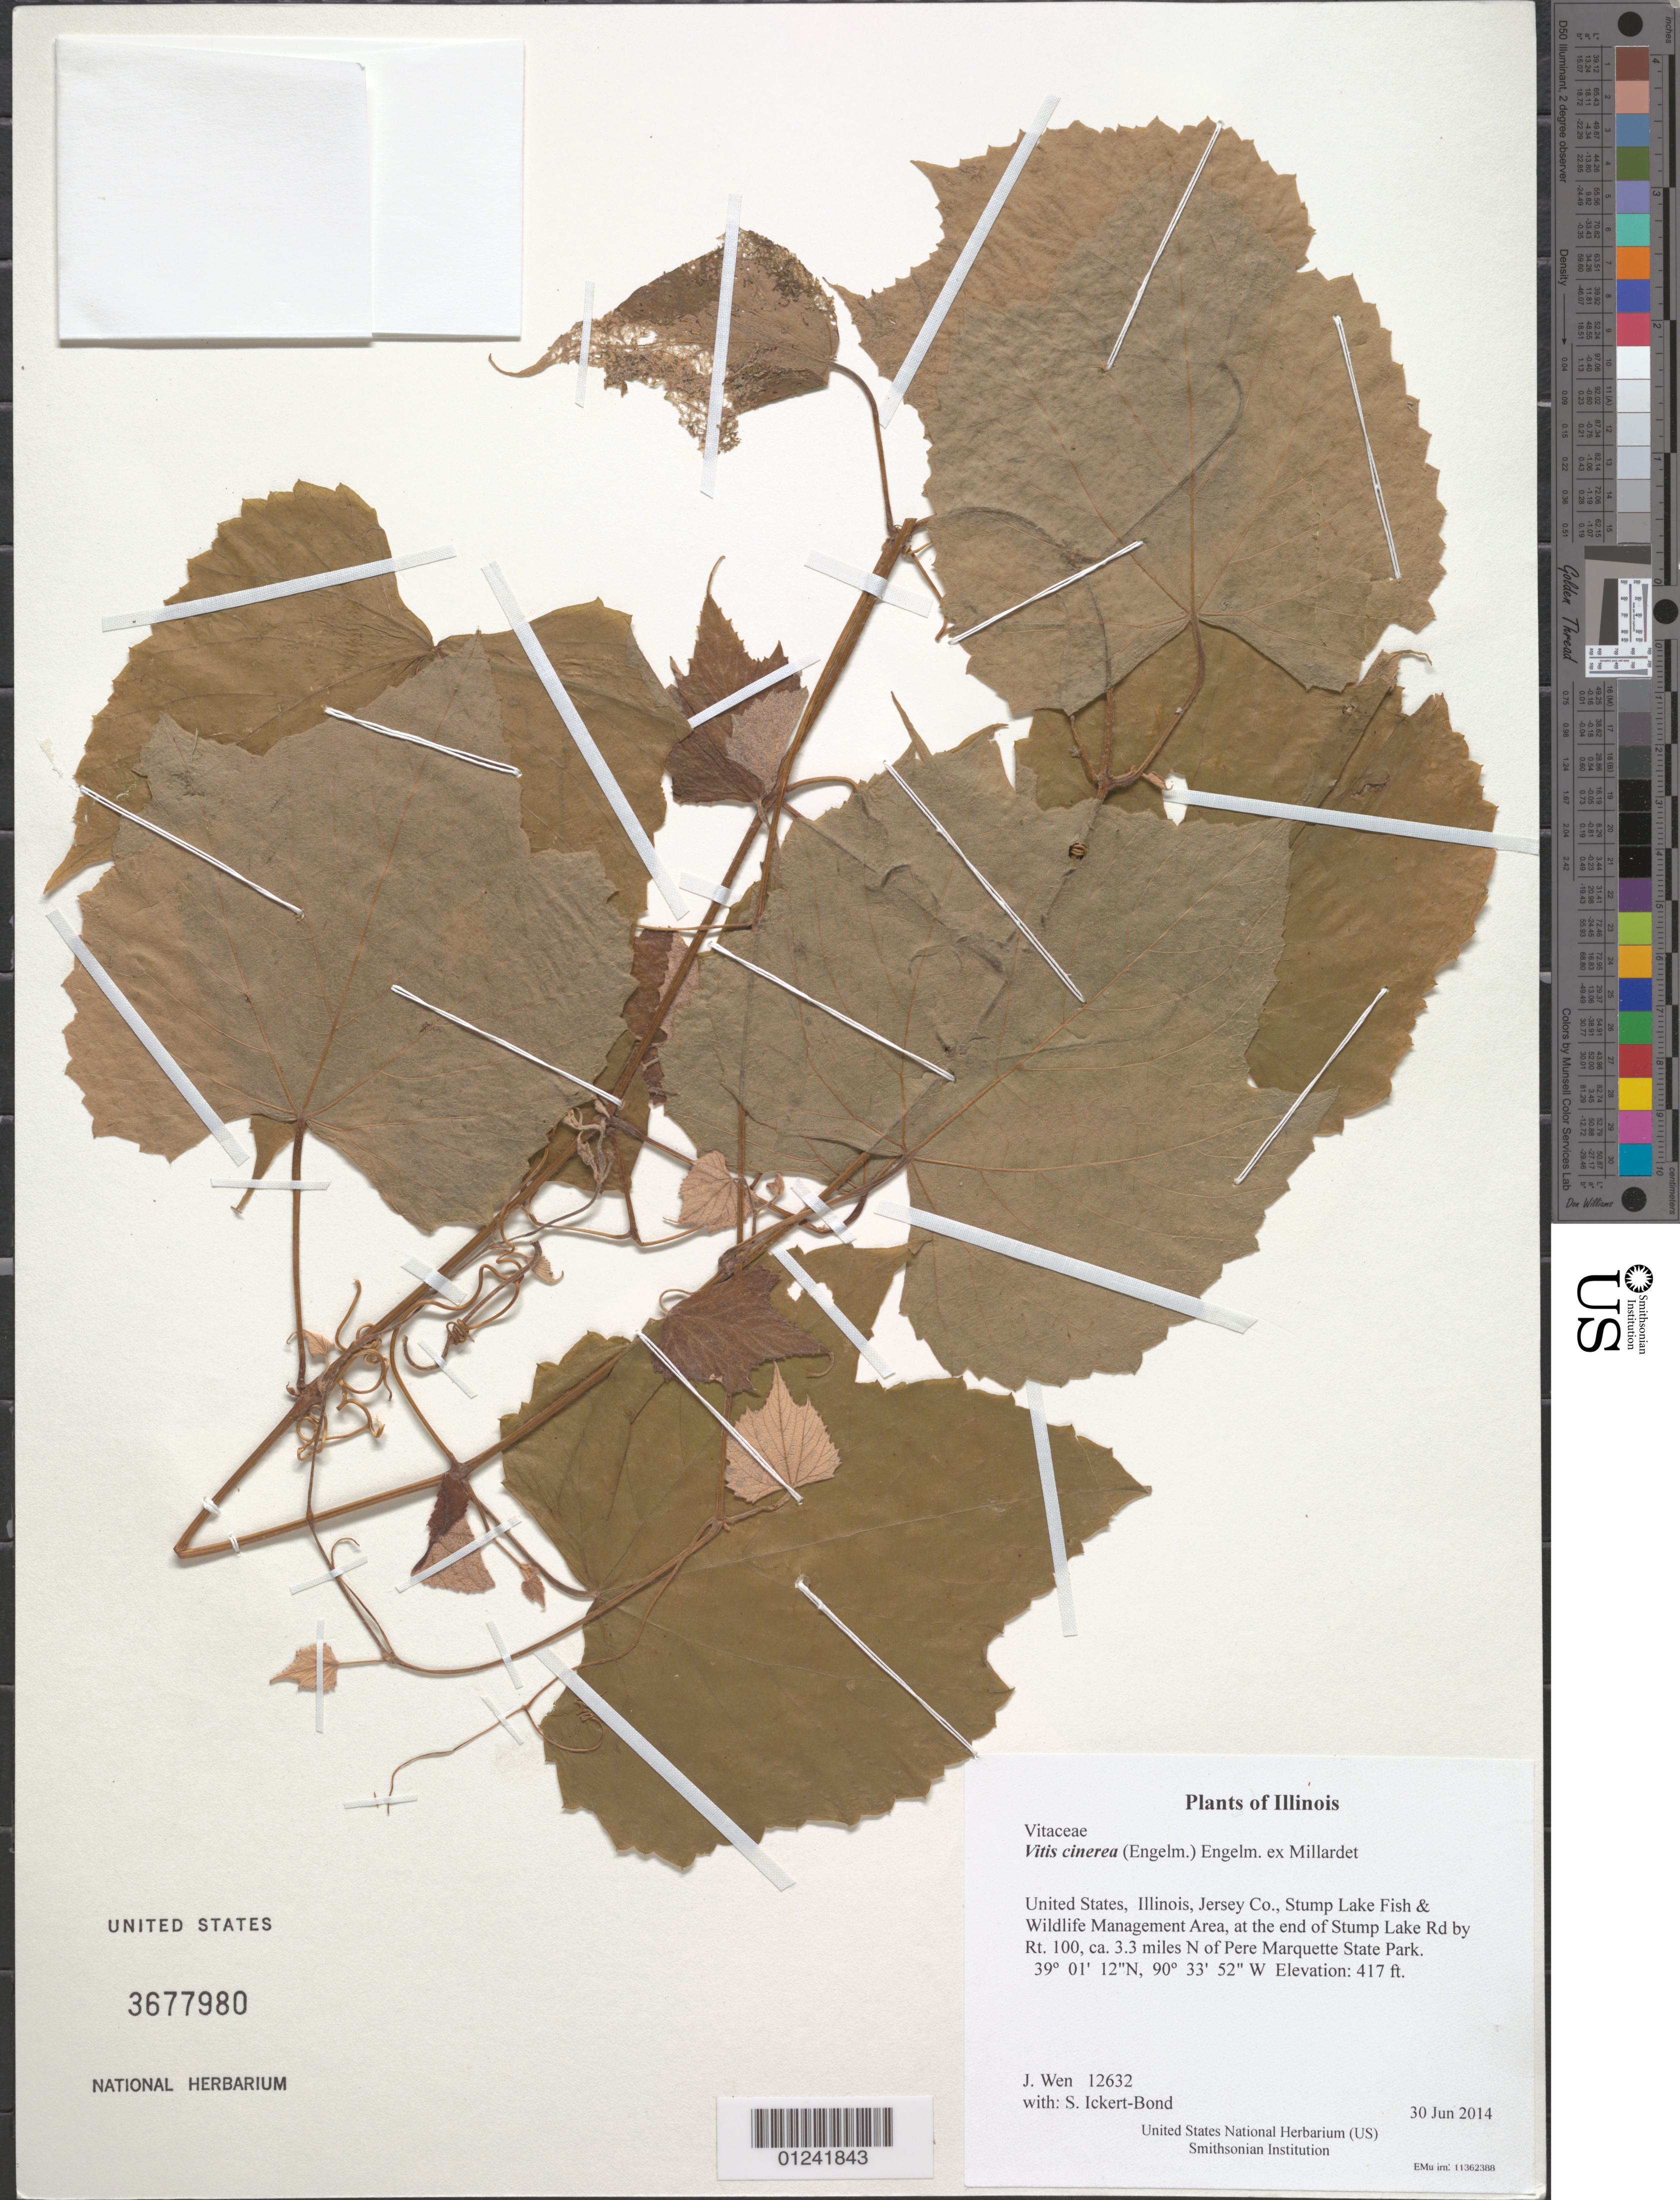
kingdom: Plantae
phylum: Tracheophyta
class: Magnoliopsida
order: Vitales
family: Vitaceae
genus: Vitis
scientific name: Vitis cinerea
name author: (Engelm.) Millardet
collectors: J. Wen & S. Ickert-Bond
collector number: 12632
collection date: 2014-06-30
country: United States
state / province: Illinois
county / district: Jersey Co.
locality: Stump Lake Fish & Wildlife Management Area, at the end of Stump Lake Rd by Rt. 100, ca. 3.3 miles N of Pere Marquette State Park.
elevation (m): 127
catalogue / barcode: US 3677980